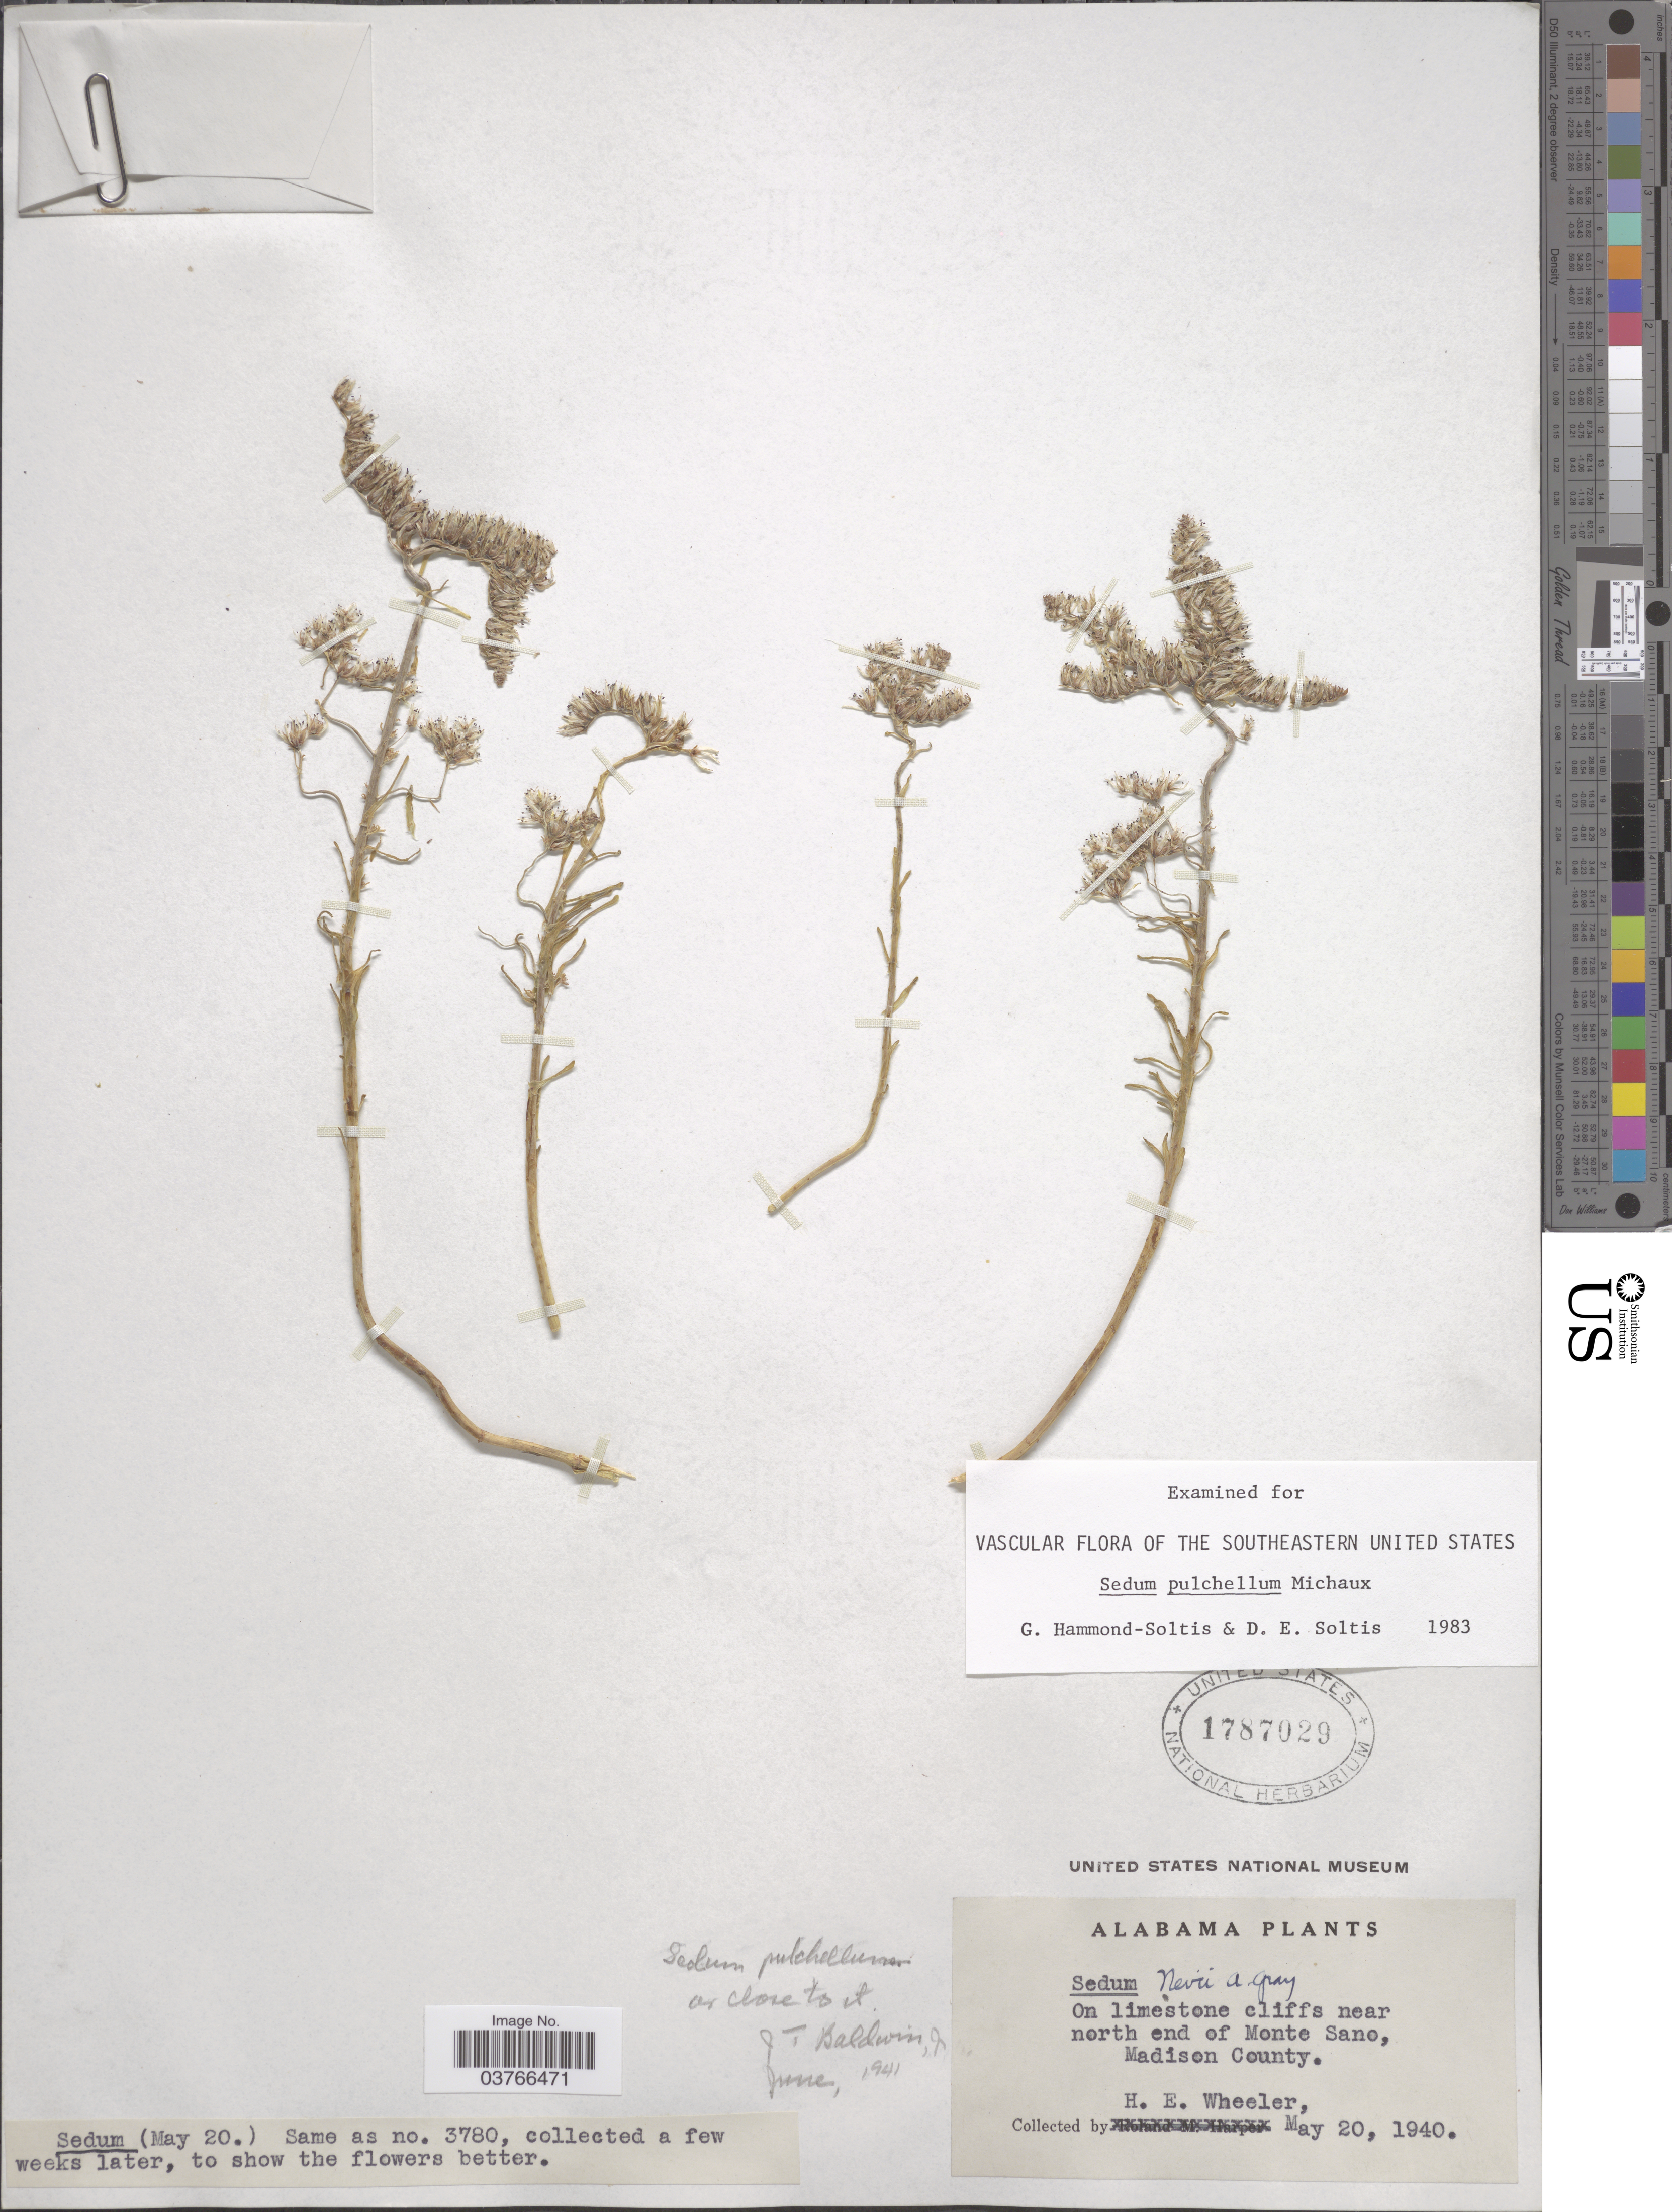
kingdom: Plantae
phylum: Tracheophyta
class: Magnoliopsida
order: Saxifragales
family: Crassulaceae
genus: Sedum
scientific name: Sedum pulchellum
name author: Michx.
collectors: H. Wheeler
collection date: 1940-05-20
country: United States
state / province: Alabama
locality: On limestone cliffs near north end of Monte Sano, Madison County.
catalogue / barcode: US 1787029